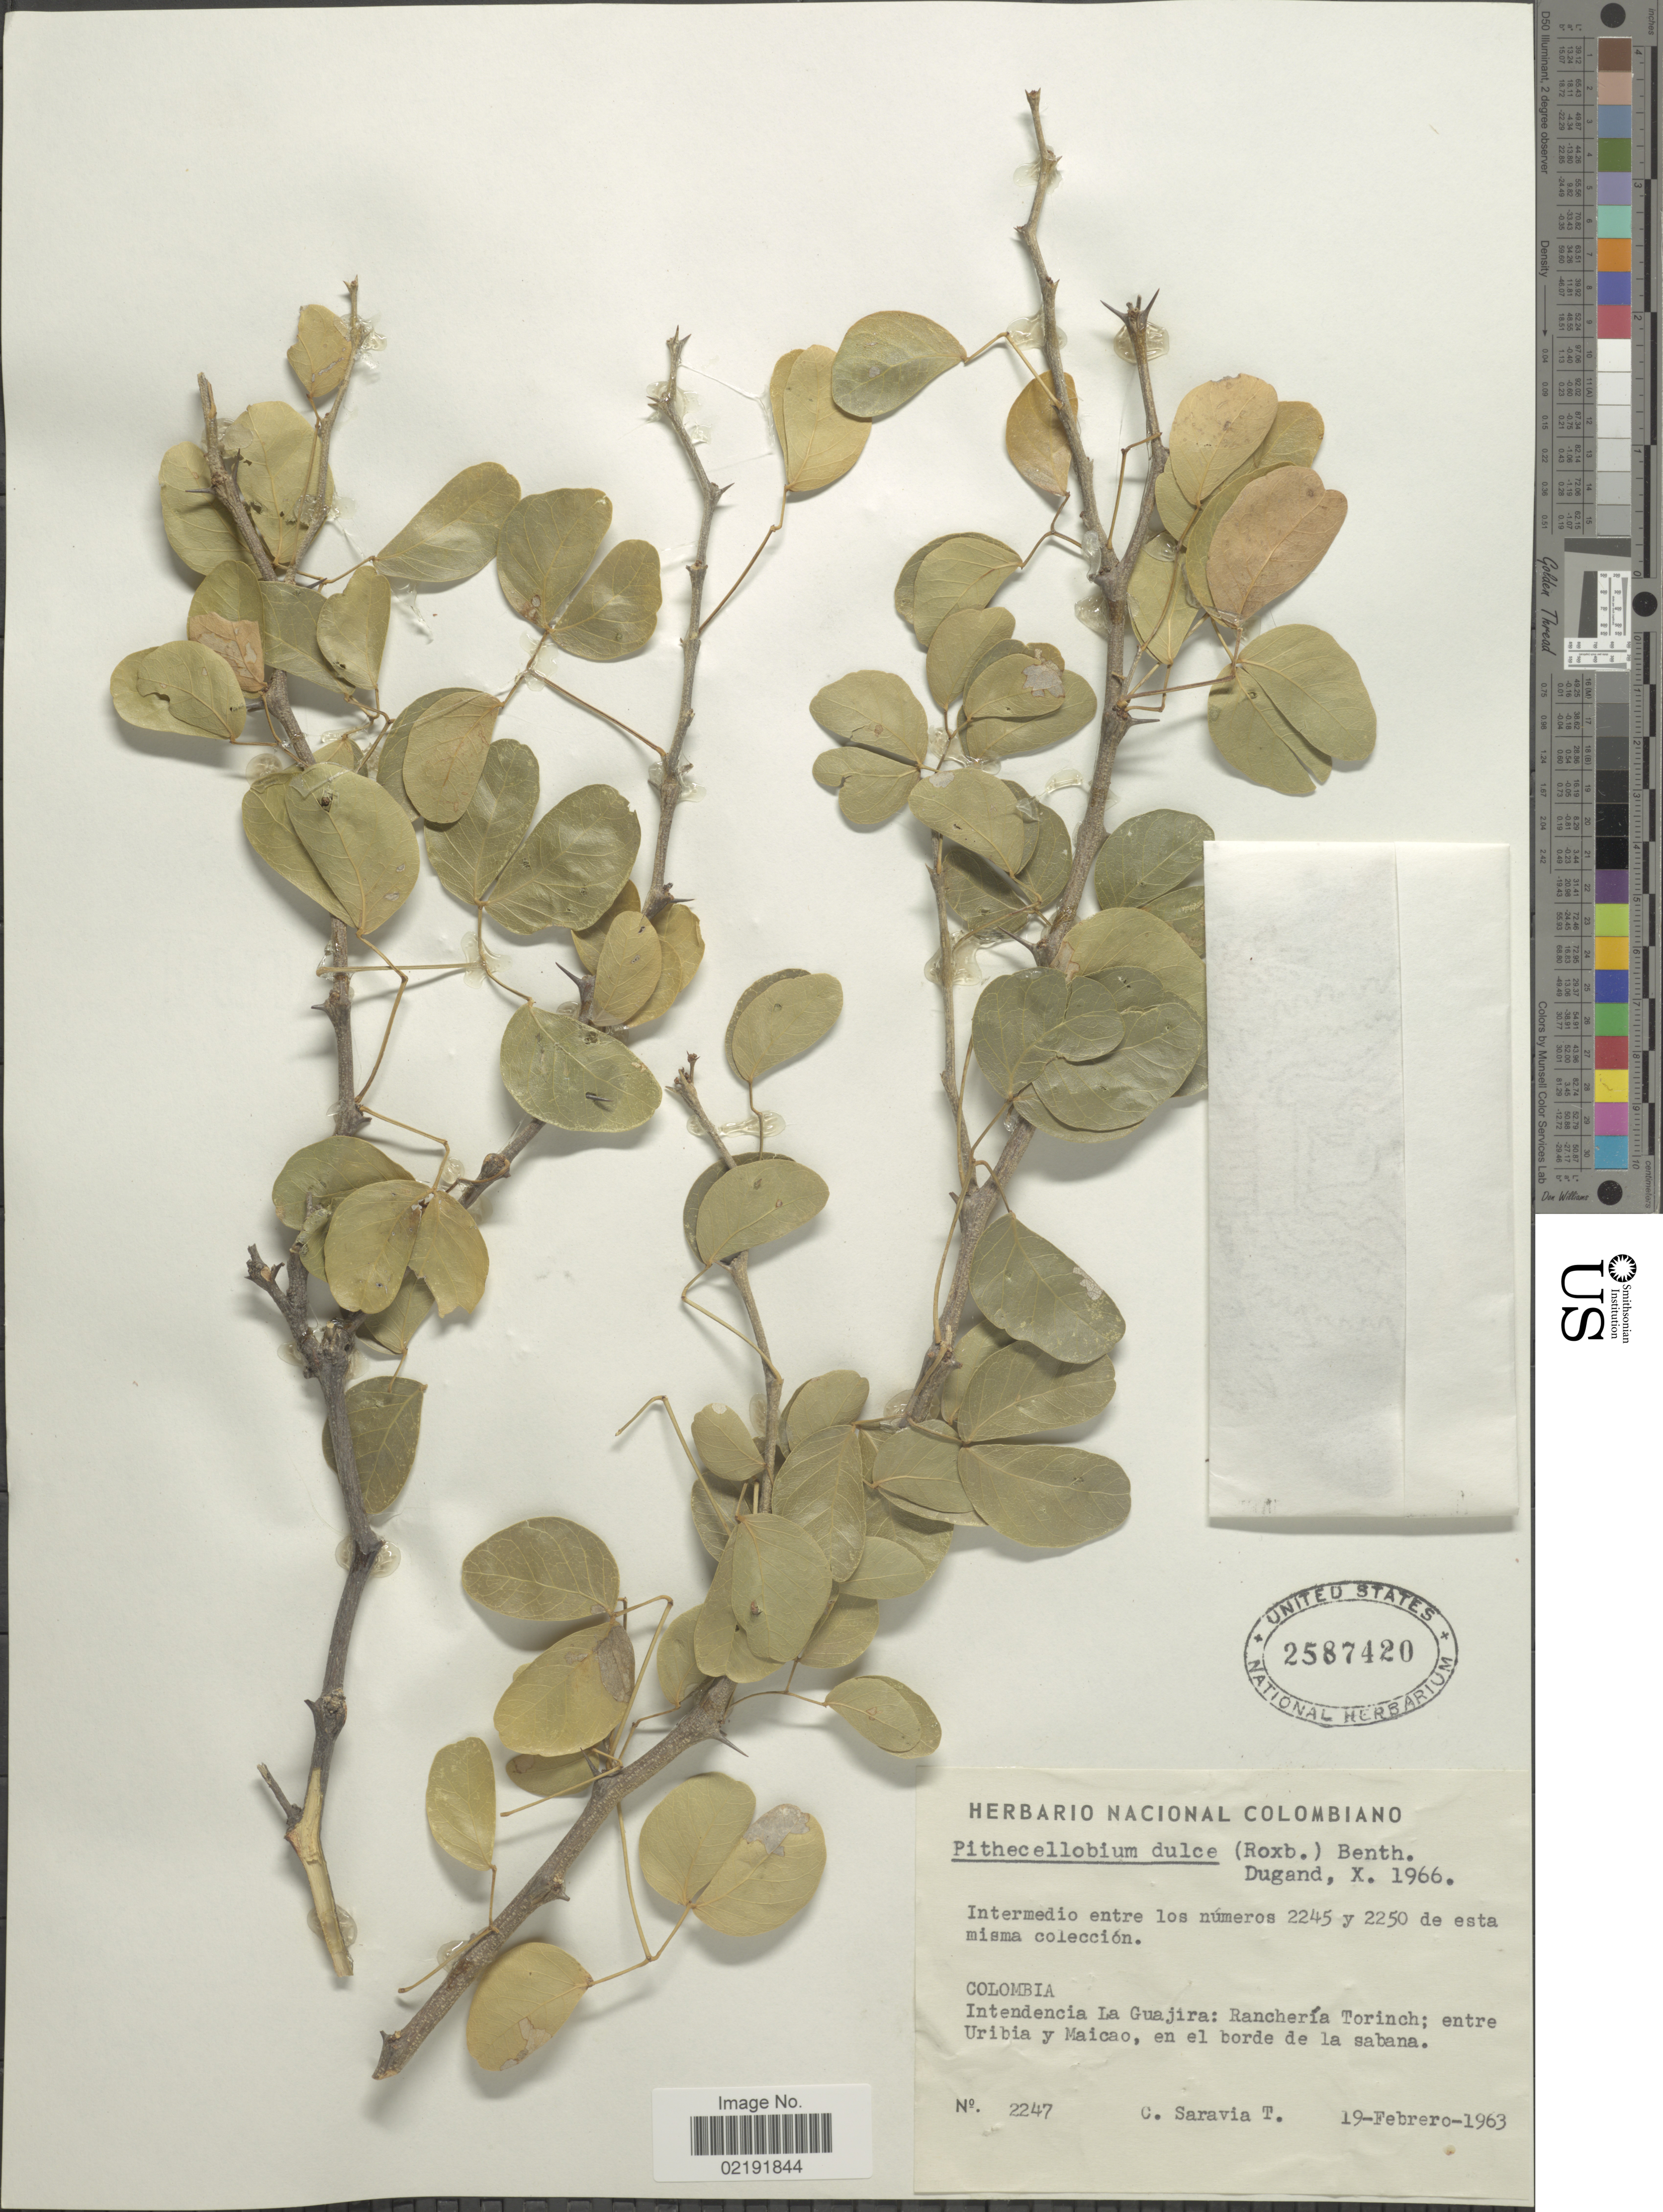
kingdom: Plantae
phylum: Tracheophyta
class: Magnoliopsida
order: Fabales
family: Fabaceae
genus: Pithecellobium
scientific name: Pithecellobium dulce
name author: (Roxb.) Benth.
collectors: C. Saravia T.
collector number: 2247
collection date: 1963-02-19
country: Colombia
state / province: La Guajira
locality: Colombia. Intendencia La Guajira: Ranchería Torinch; entre Uribia y Maicao, en el borde de la sabana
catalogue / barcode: US 2587420